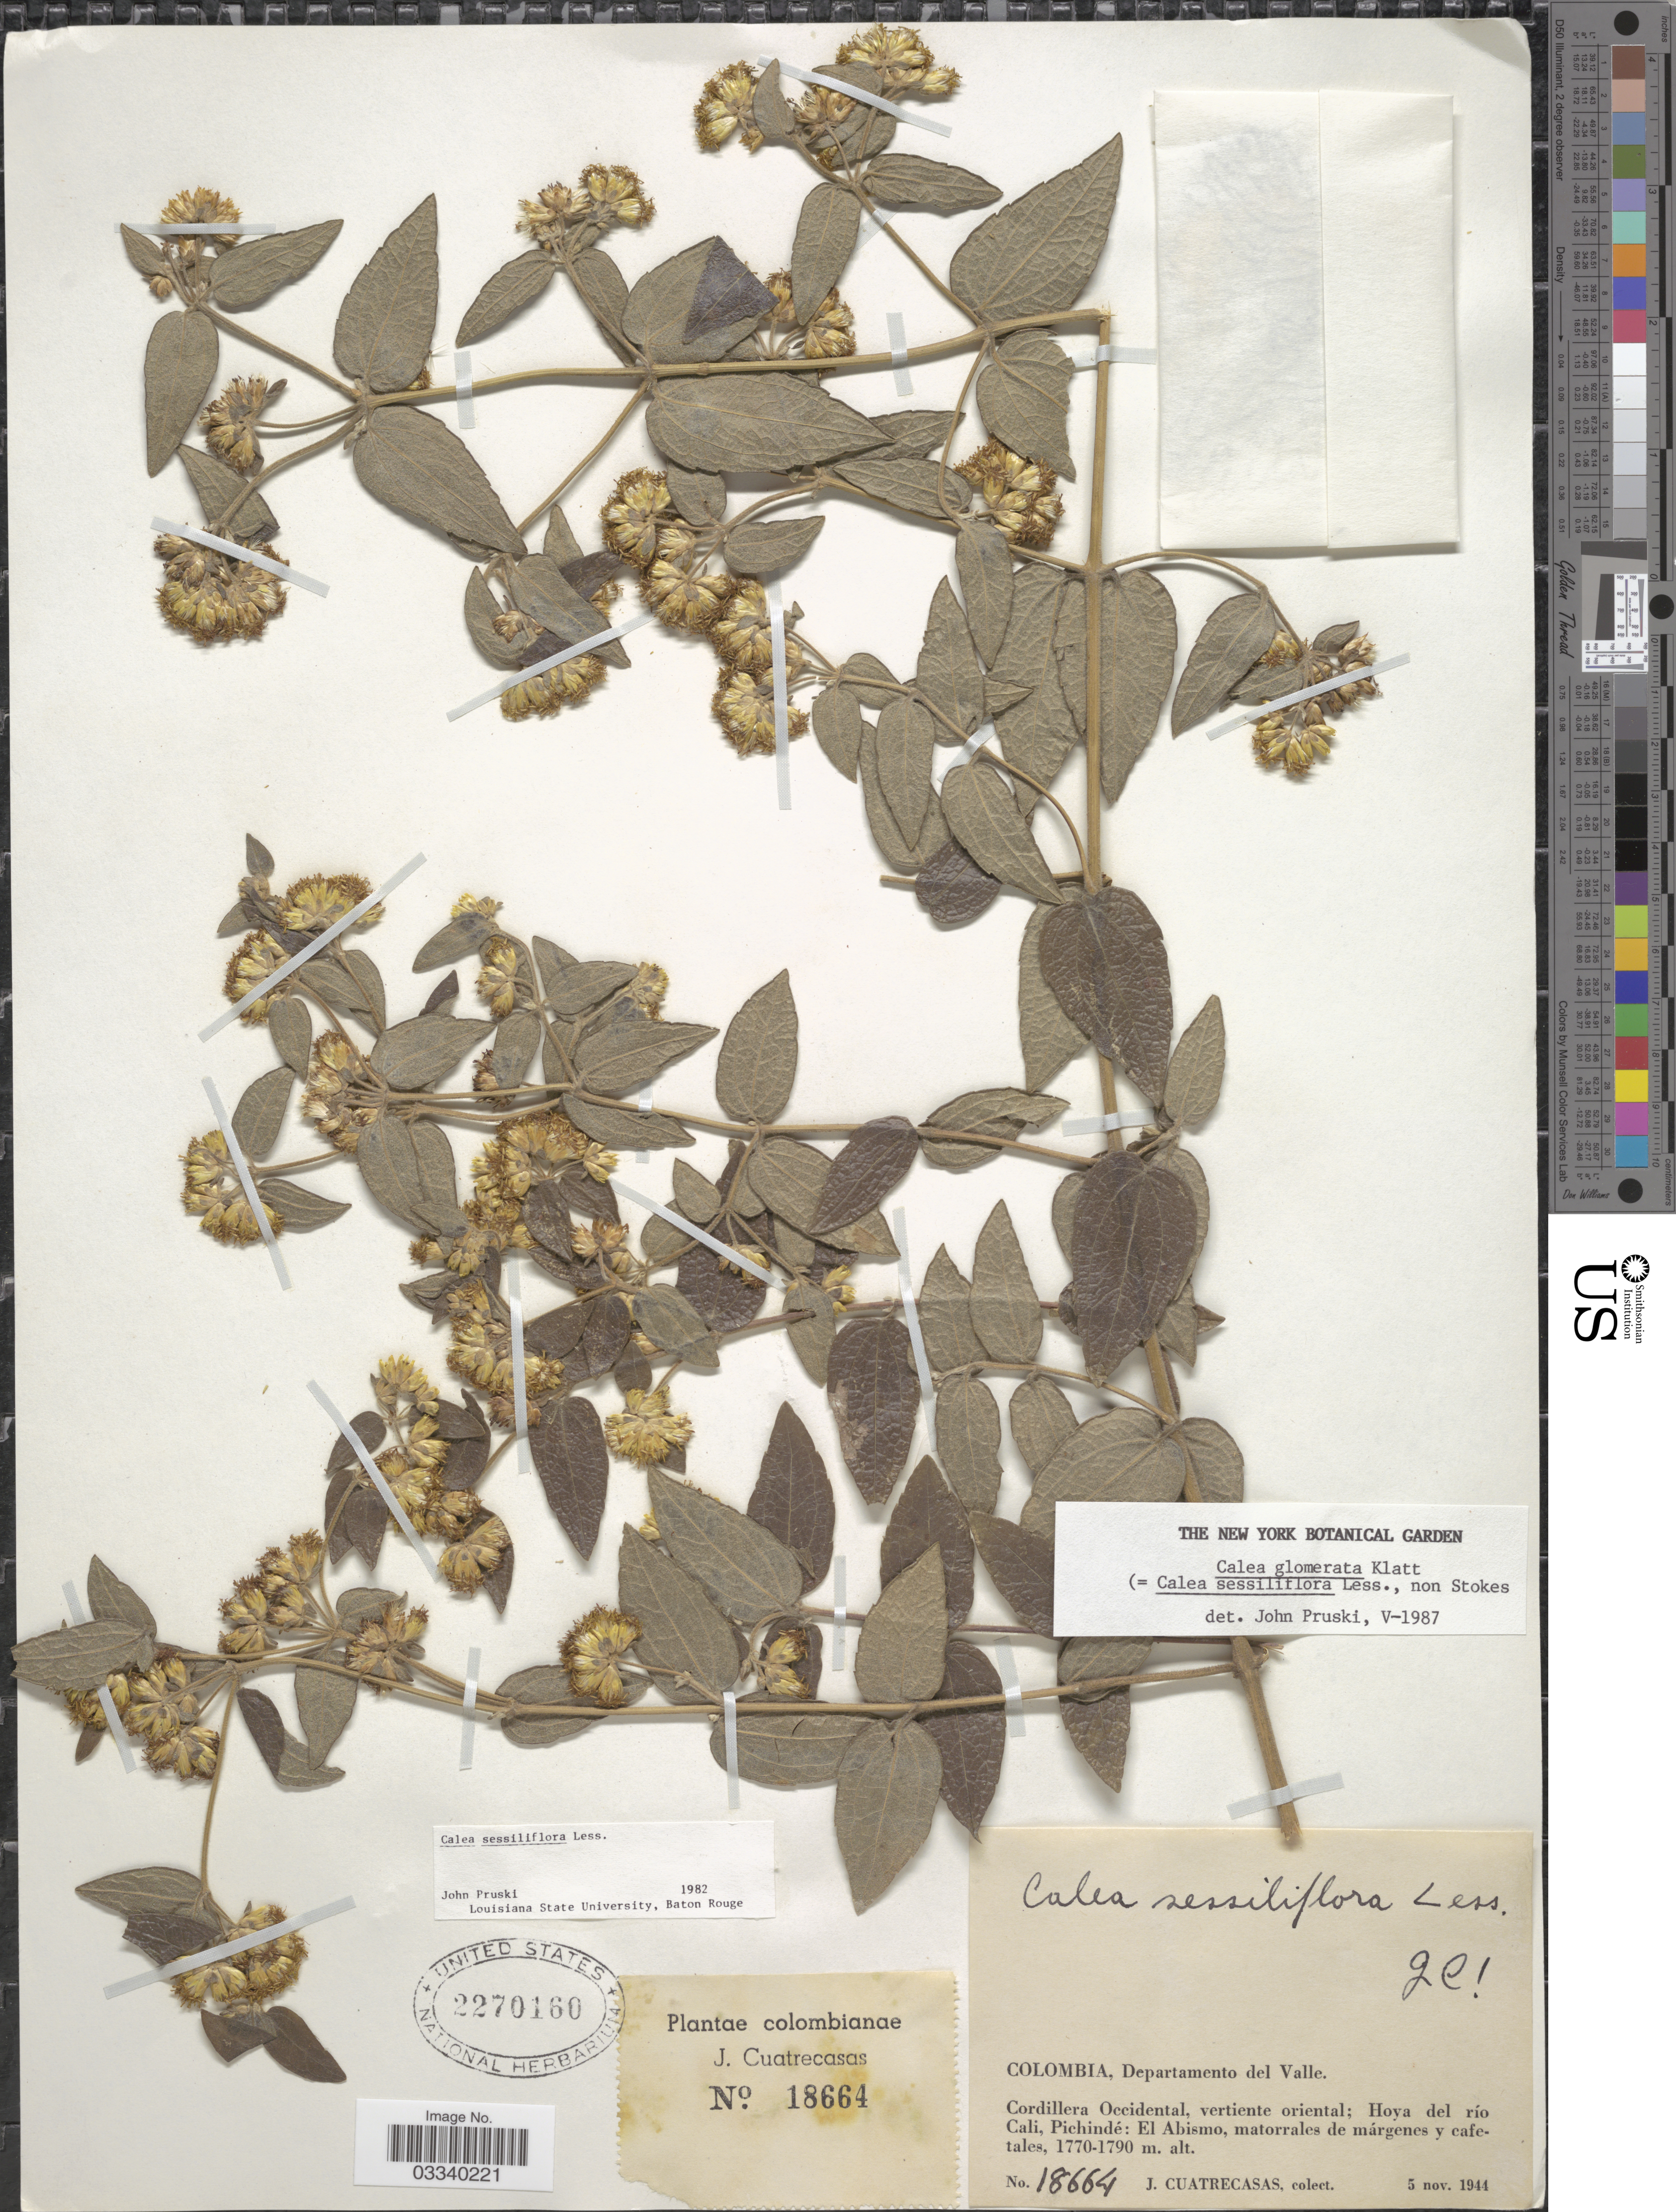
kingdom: Plantae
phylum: Tracheophyta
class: Magnoliopsida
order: Asterales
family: Asteraceae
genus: Calea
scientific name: Calea sessiliflora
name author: Less.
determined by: Pruski, J. F.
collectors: J. Cuatrecasas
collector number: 18664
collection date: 1944-11-05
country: Colombia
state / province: Valle del Cauca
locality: Departamento del Valle. Cordillera Occidental, vertiente oriental; Hoya del río Cali, Pichindé: El Abismo, matorrales de márgenes y cafetales.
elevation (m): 1770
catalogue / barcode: US 2270160